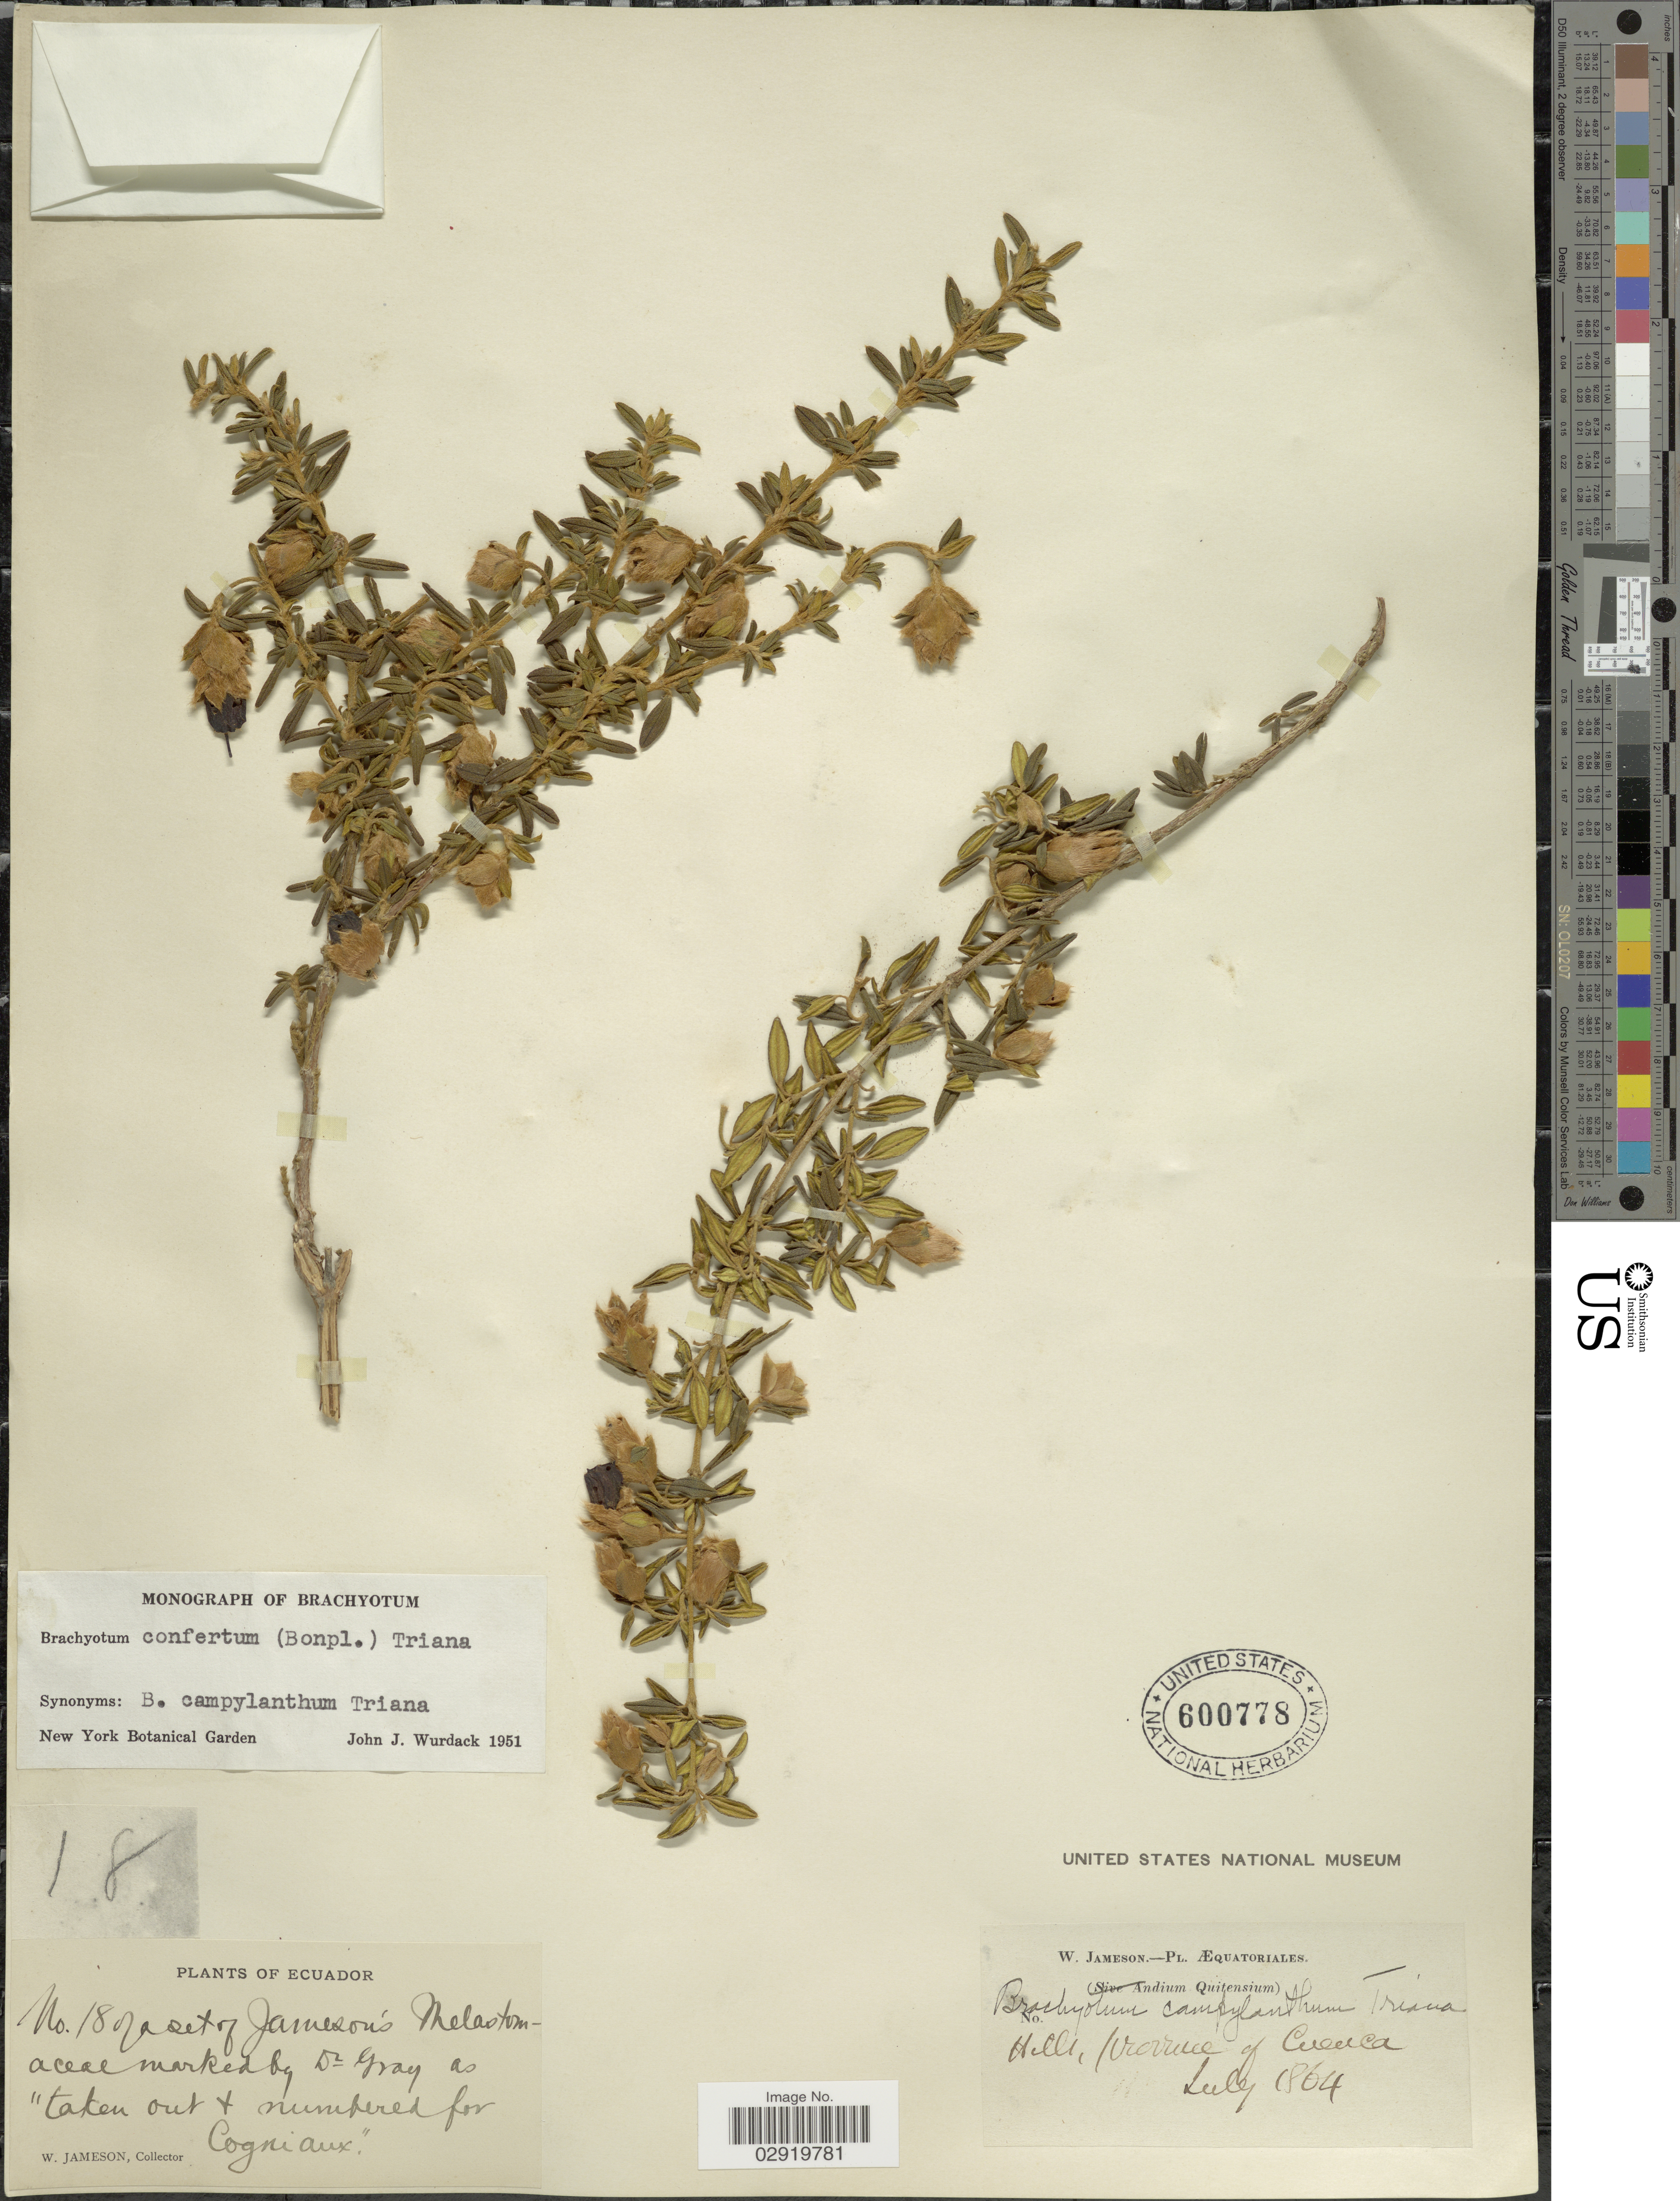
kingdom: Plantae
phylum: Tracheophyta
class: Magnoliopsida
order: Myrtales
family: Melastomataceae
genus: Brachyotum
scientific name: Brachyotum confertum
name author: (Bonpl.) Triana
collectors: W. Jameson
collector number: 18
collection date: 1864-07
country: Ecuador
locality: Æquatoriales.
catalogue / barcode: US 600778